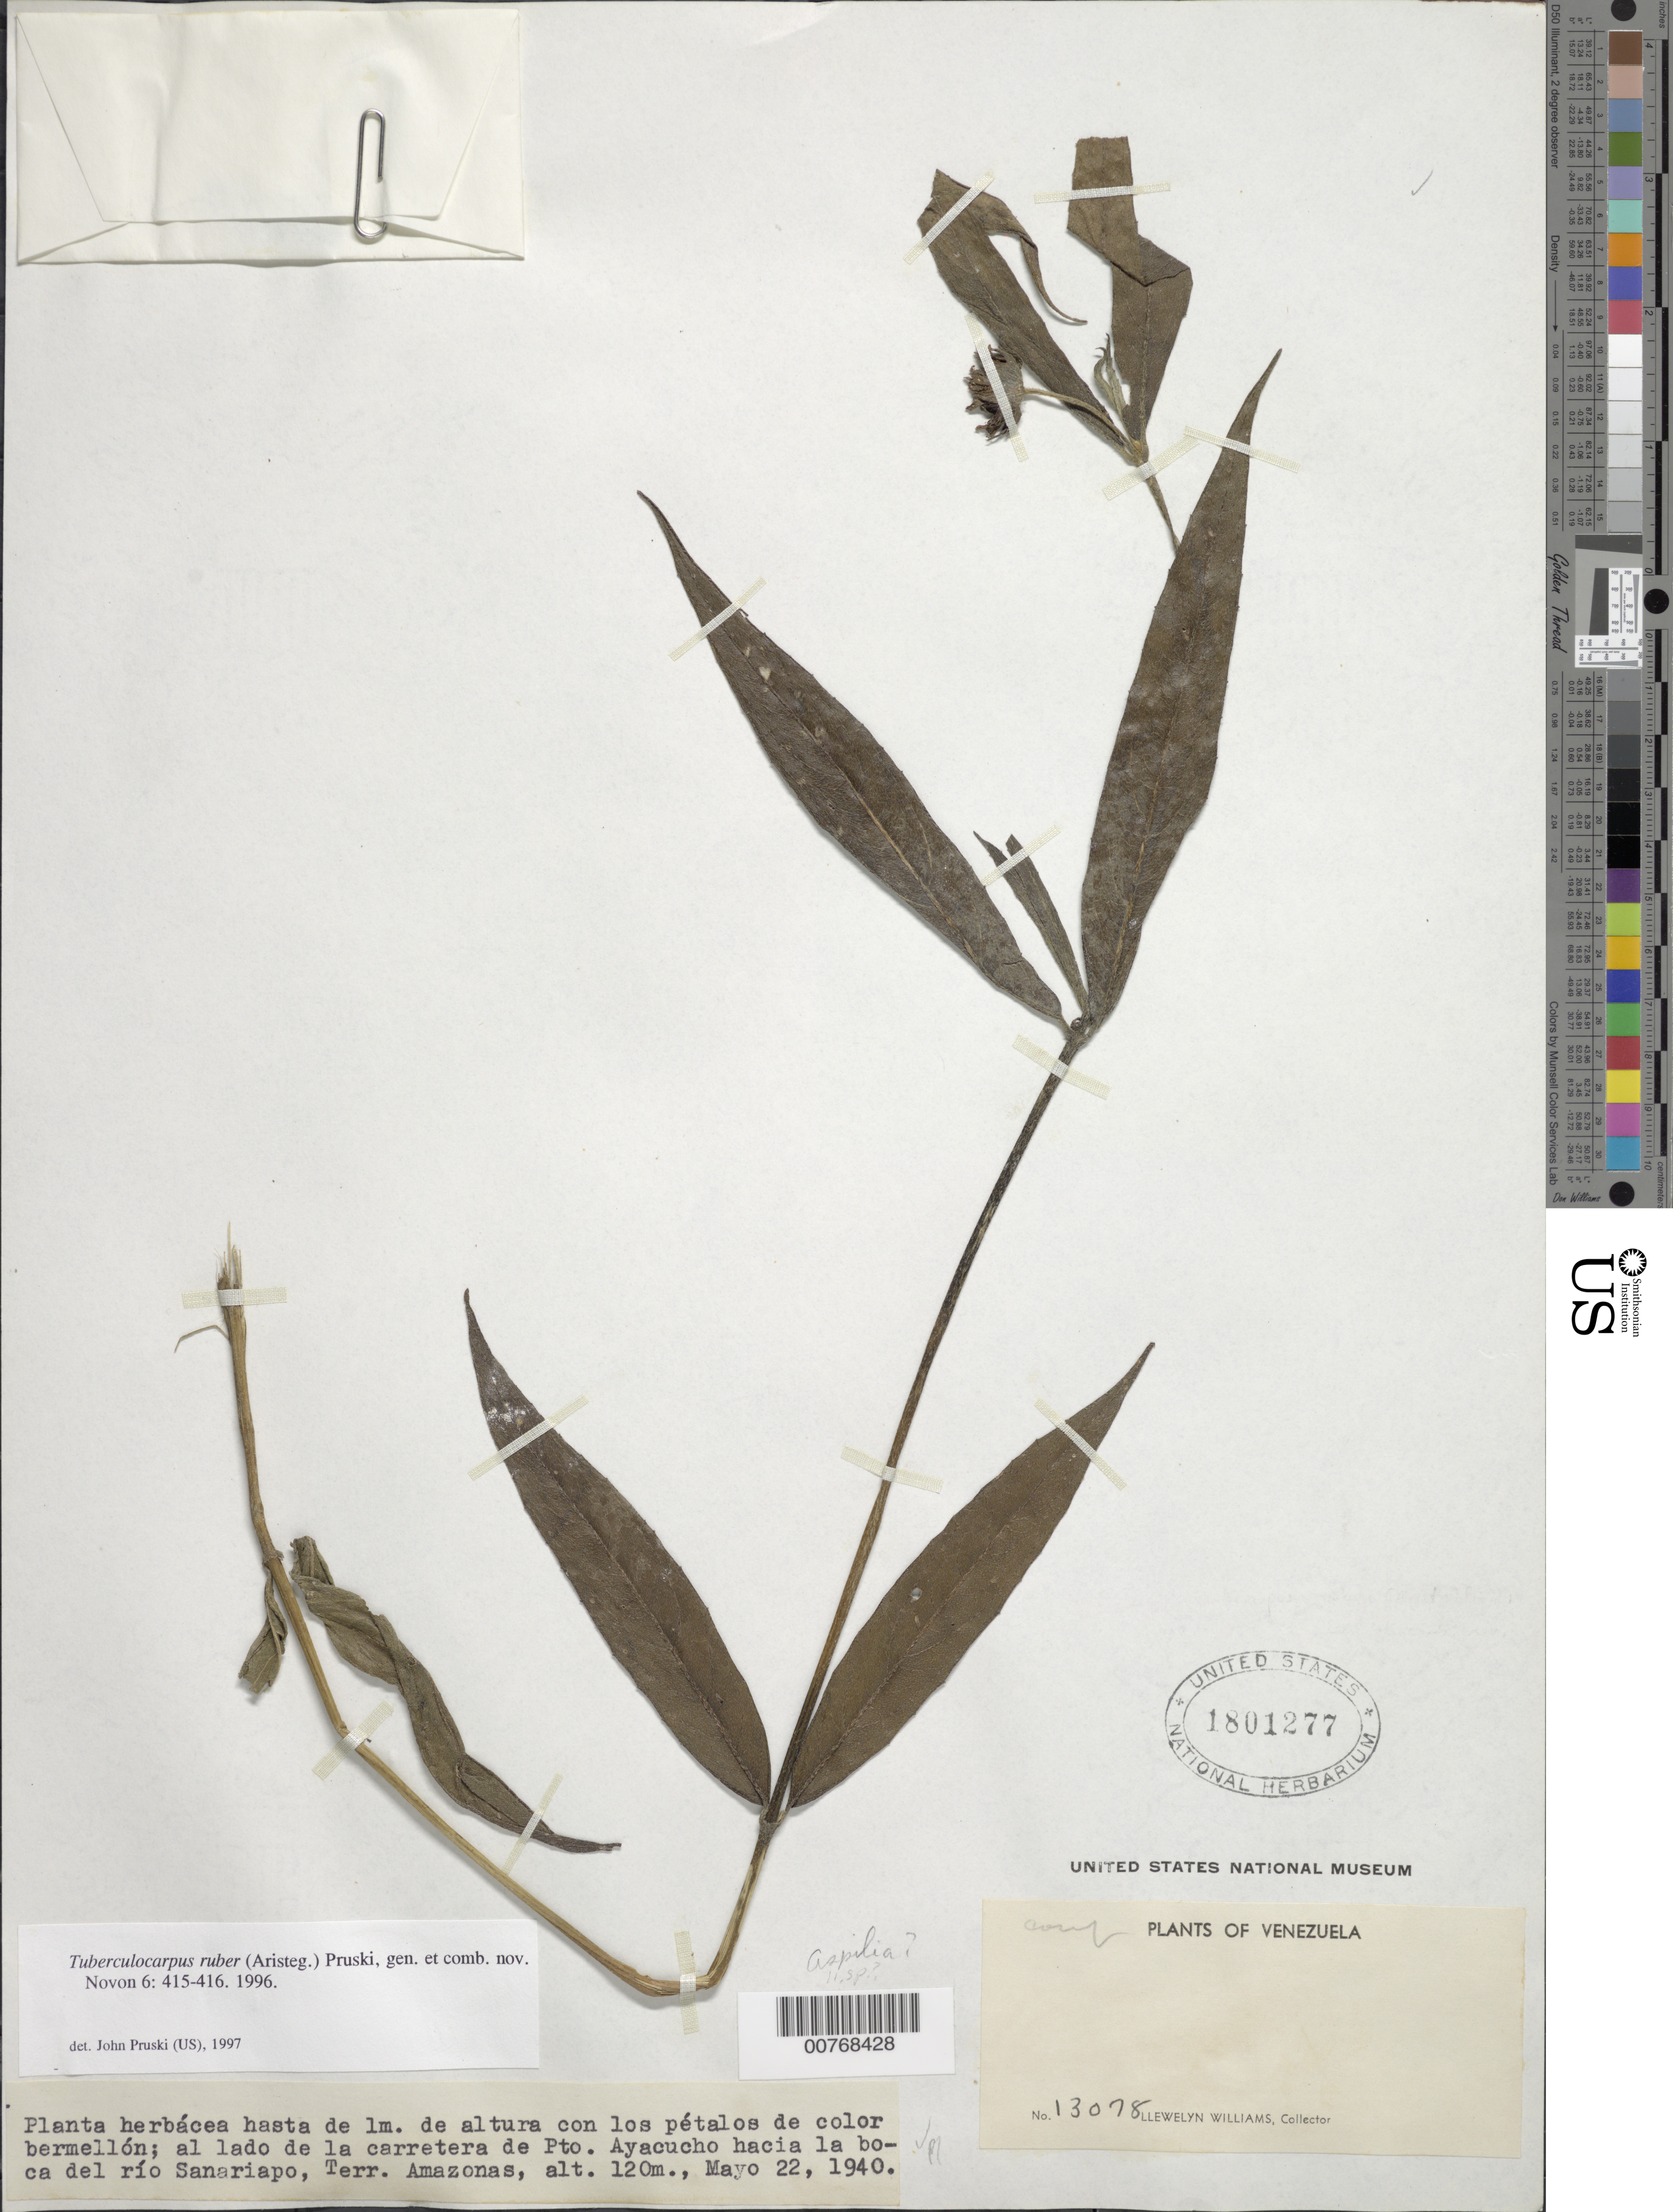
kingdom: Plantae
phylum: Tracheophyta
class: Magnoliopsida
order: Asterales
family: Asteraceae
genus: Tuberculocarpus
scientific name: Tuberculocarpus ruber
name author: (Aristeg.) Pruski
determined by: Pruski, J. F.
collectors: Ll. Williams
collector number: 13078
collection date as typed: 22-May-40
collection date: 1940-05-22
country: Venezuela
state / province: Amazonas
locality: Puerto Ayacucho hacia la boca del río Sanariapo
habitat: Lado de la carretera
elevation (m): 120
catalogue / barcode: US 1801277